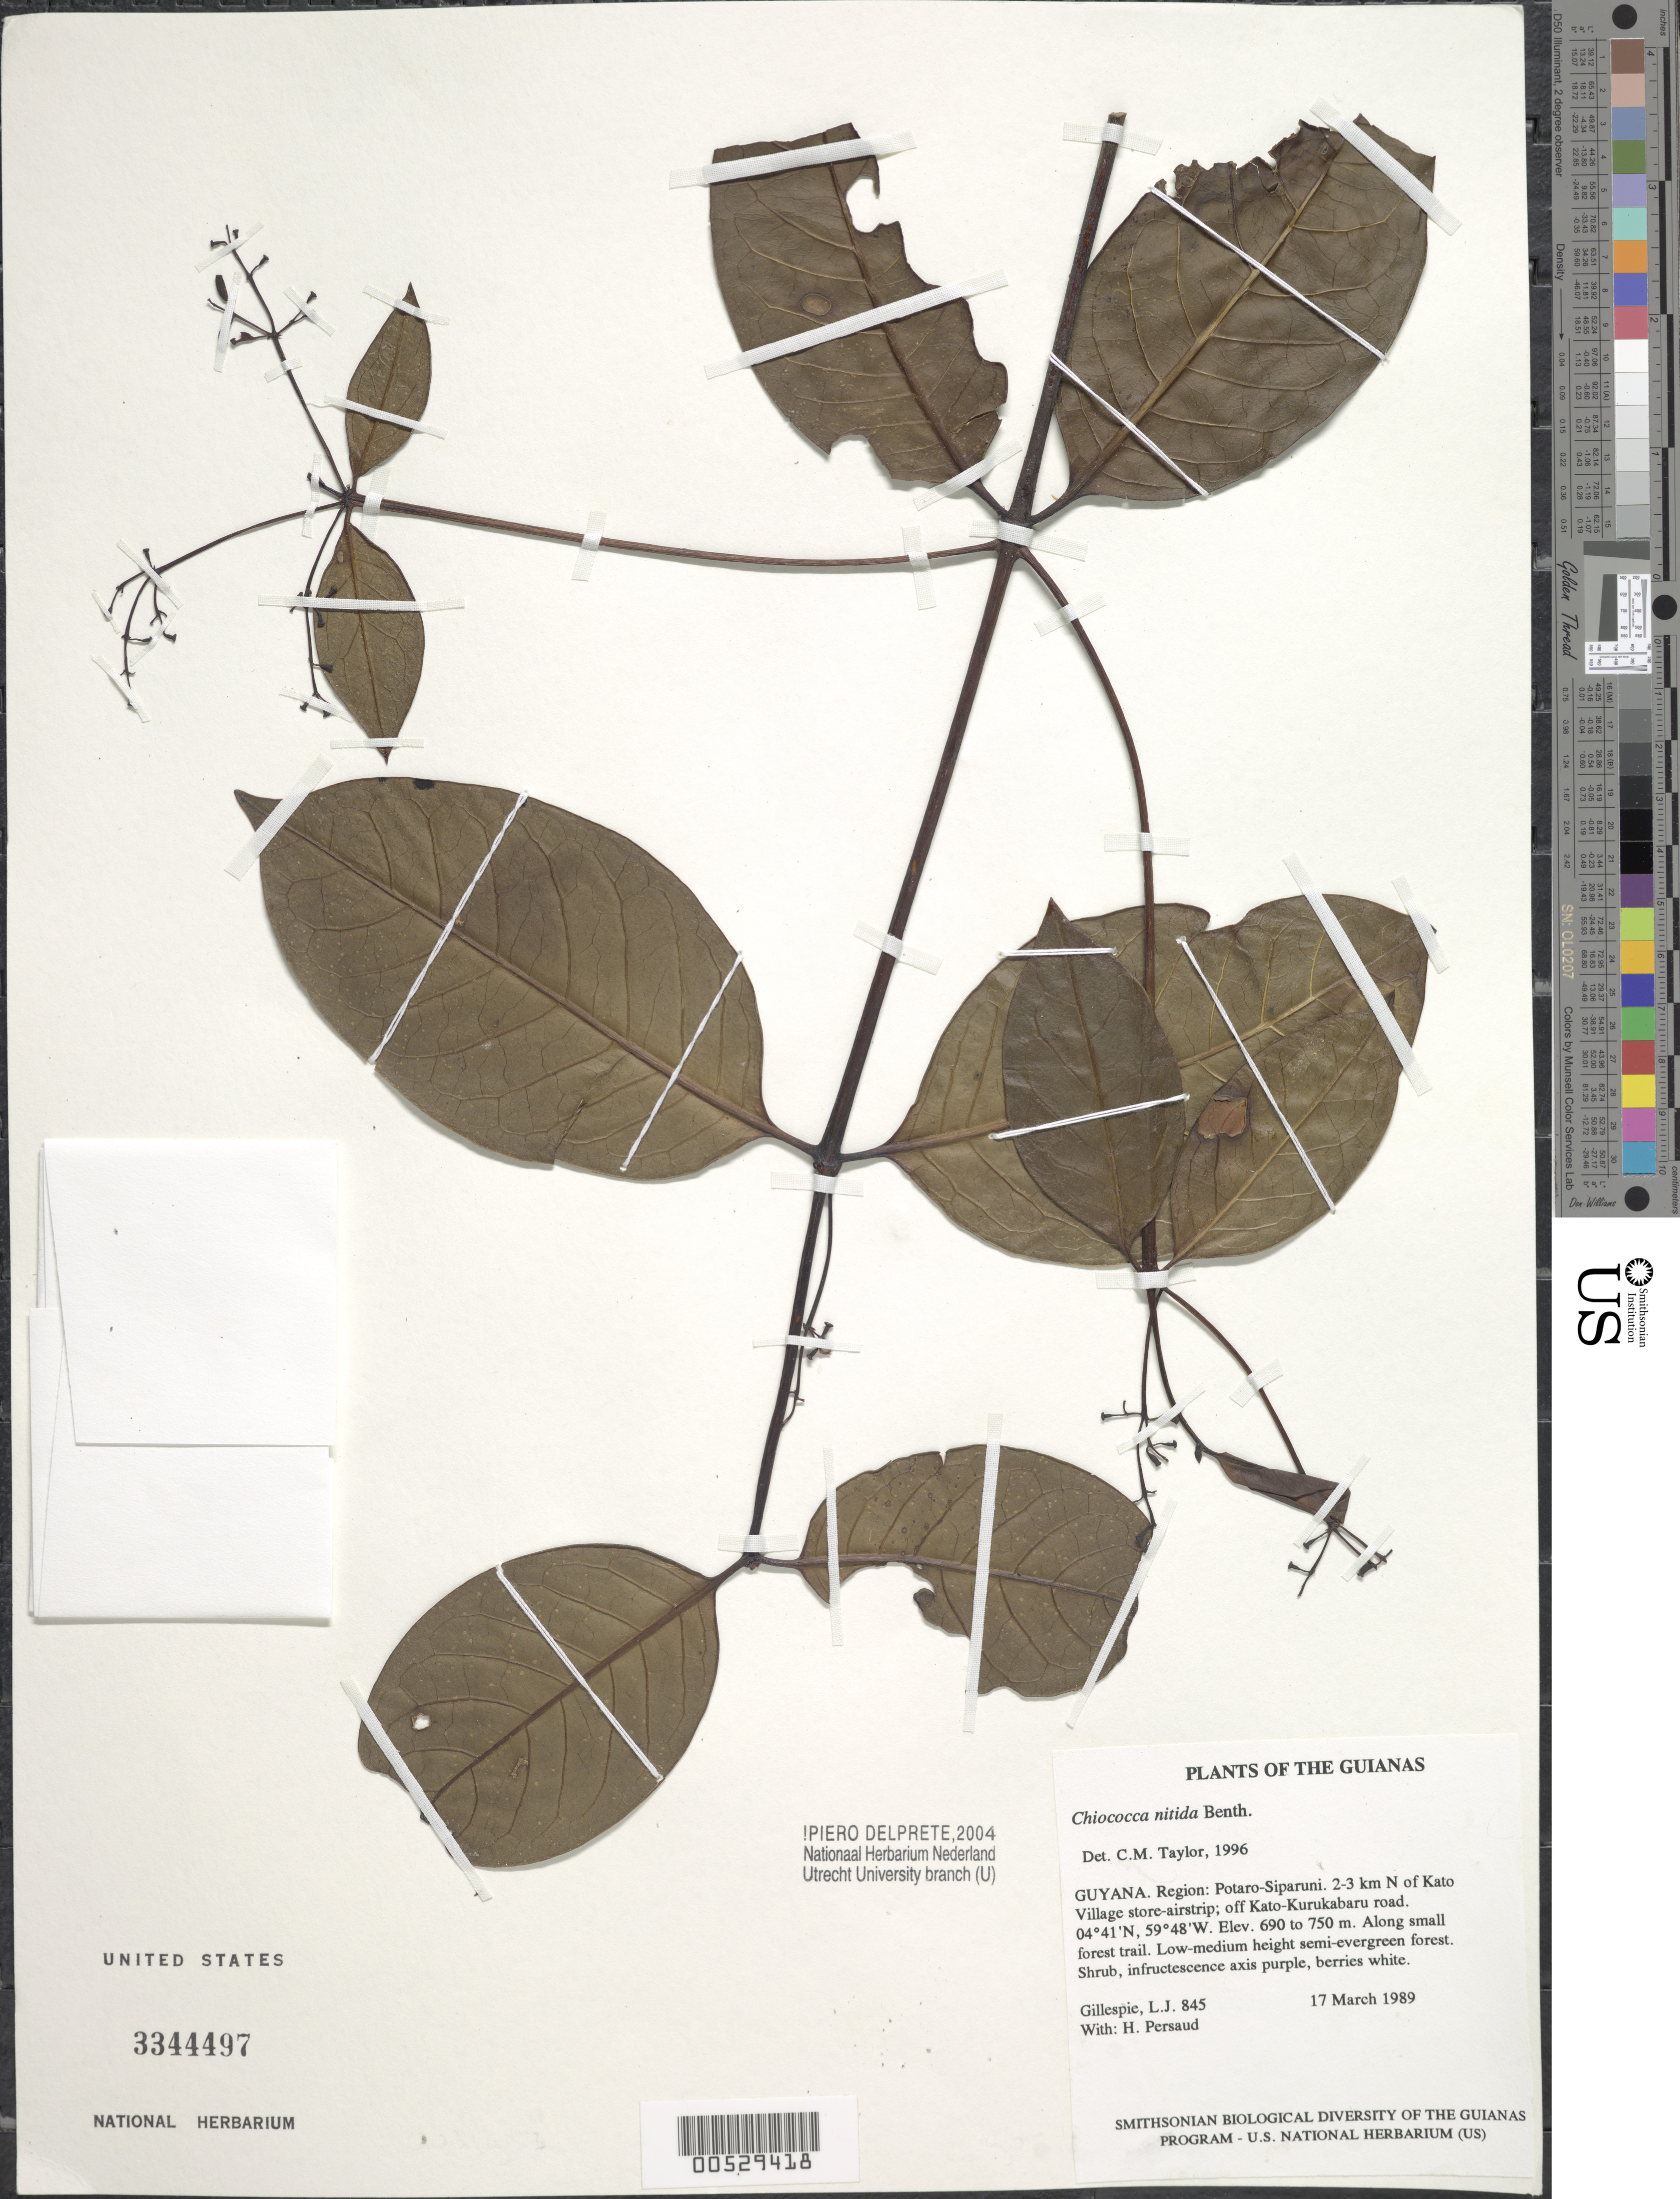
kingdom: Plantae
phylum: Tracheophyta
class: Magnoliopsida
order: Gentianales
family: Rubiaceae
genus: Chiococca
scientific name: Chiococca nitida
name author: Benth.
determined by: Delprete, P. G., Herb. de Guyane Cay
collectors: L. J. Gillespie & H. Persaud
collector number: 845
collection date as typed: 17 March 1989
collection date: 1989-03-17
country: Guyana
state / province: Potaro-Siparuni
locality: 2-3 km N of Kato Village store-airstrip; off Kato-Kurukabaru road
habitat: Along small forest trail. Low-medium height semi-evergreen forest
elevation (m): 690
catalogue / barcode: US 3344497